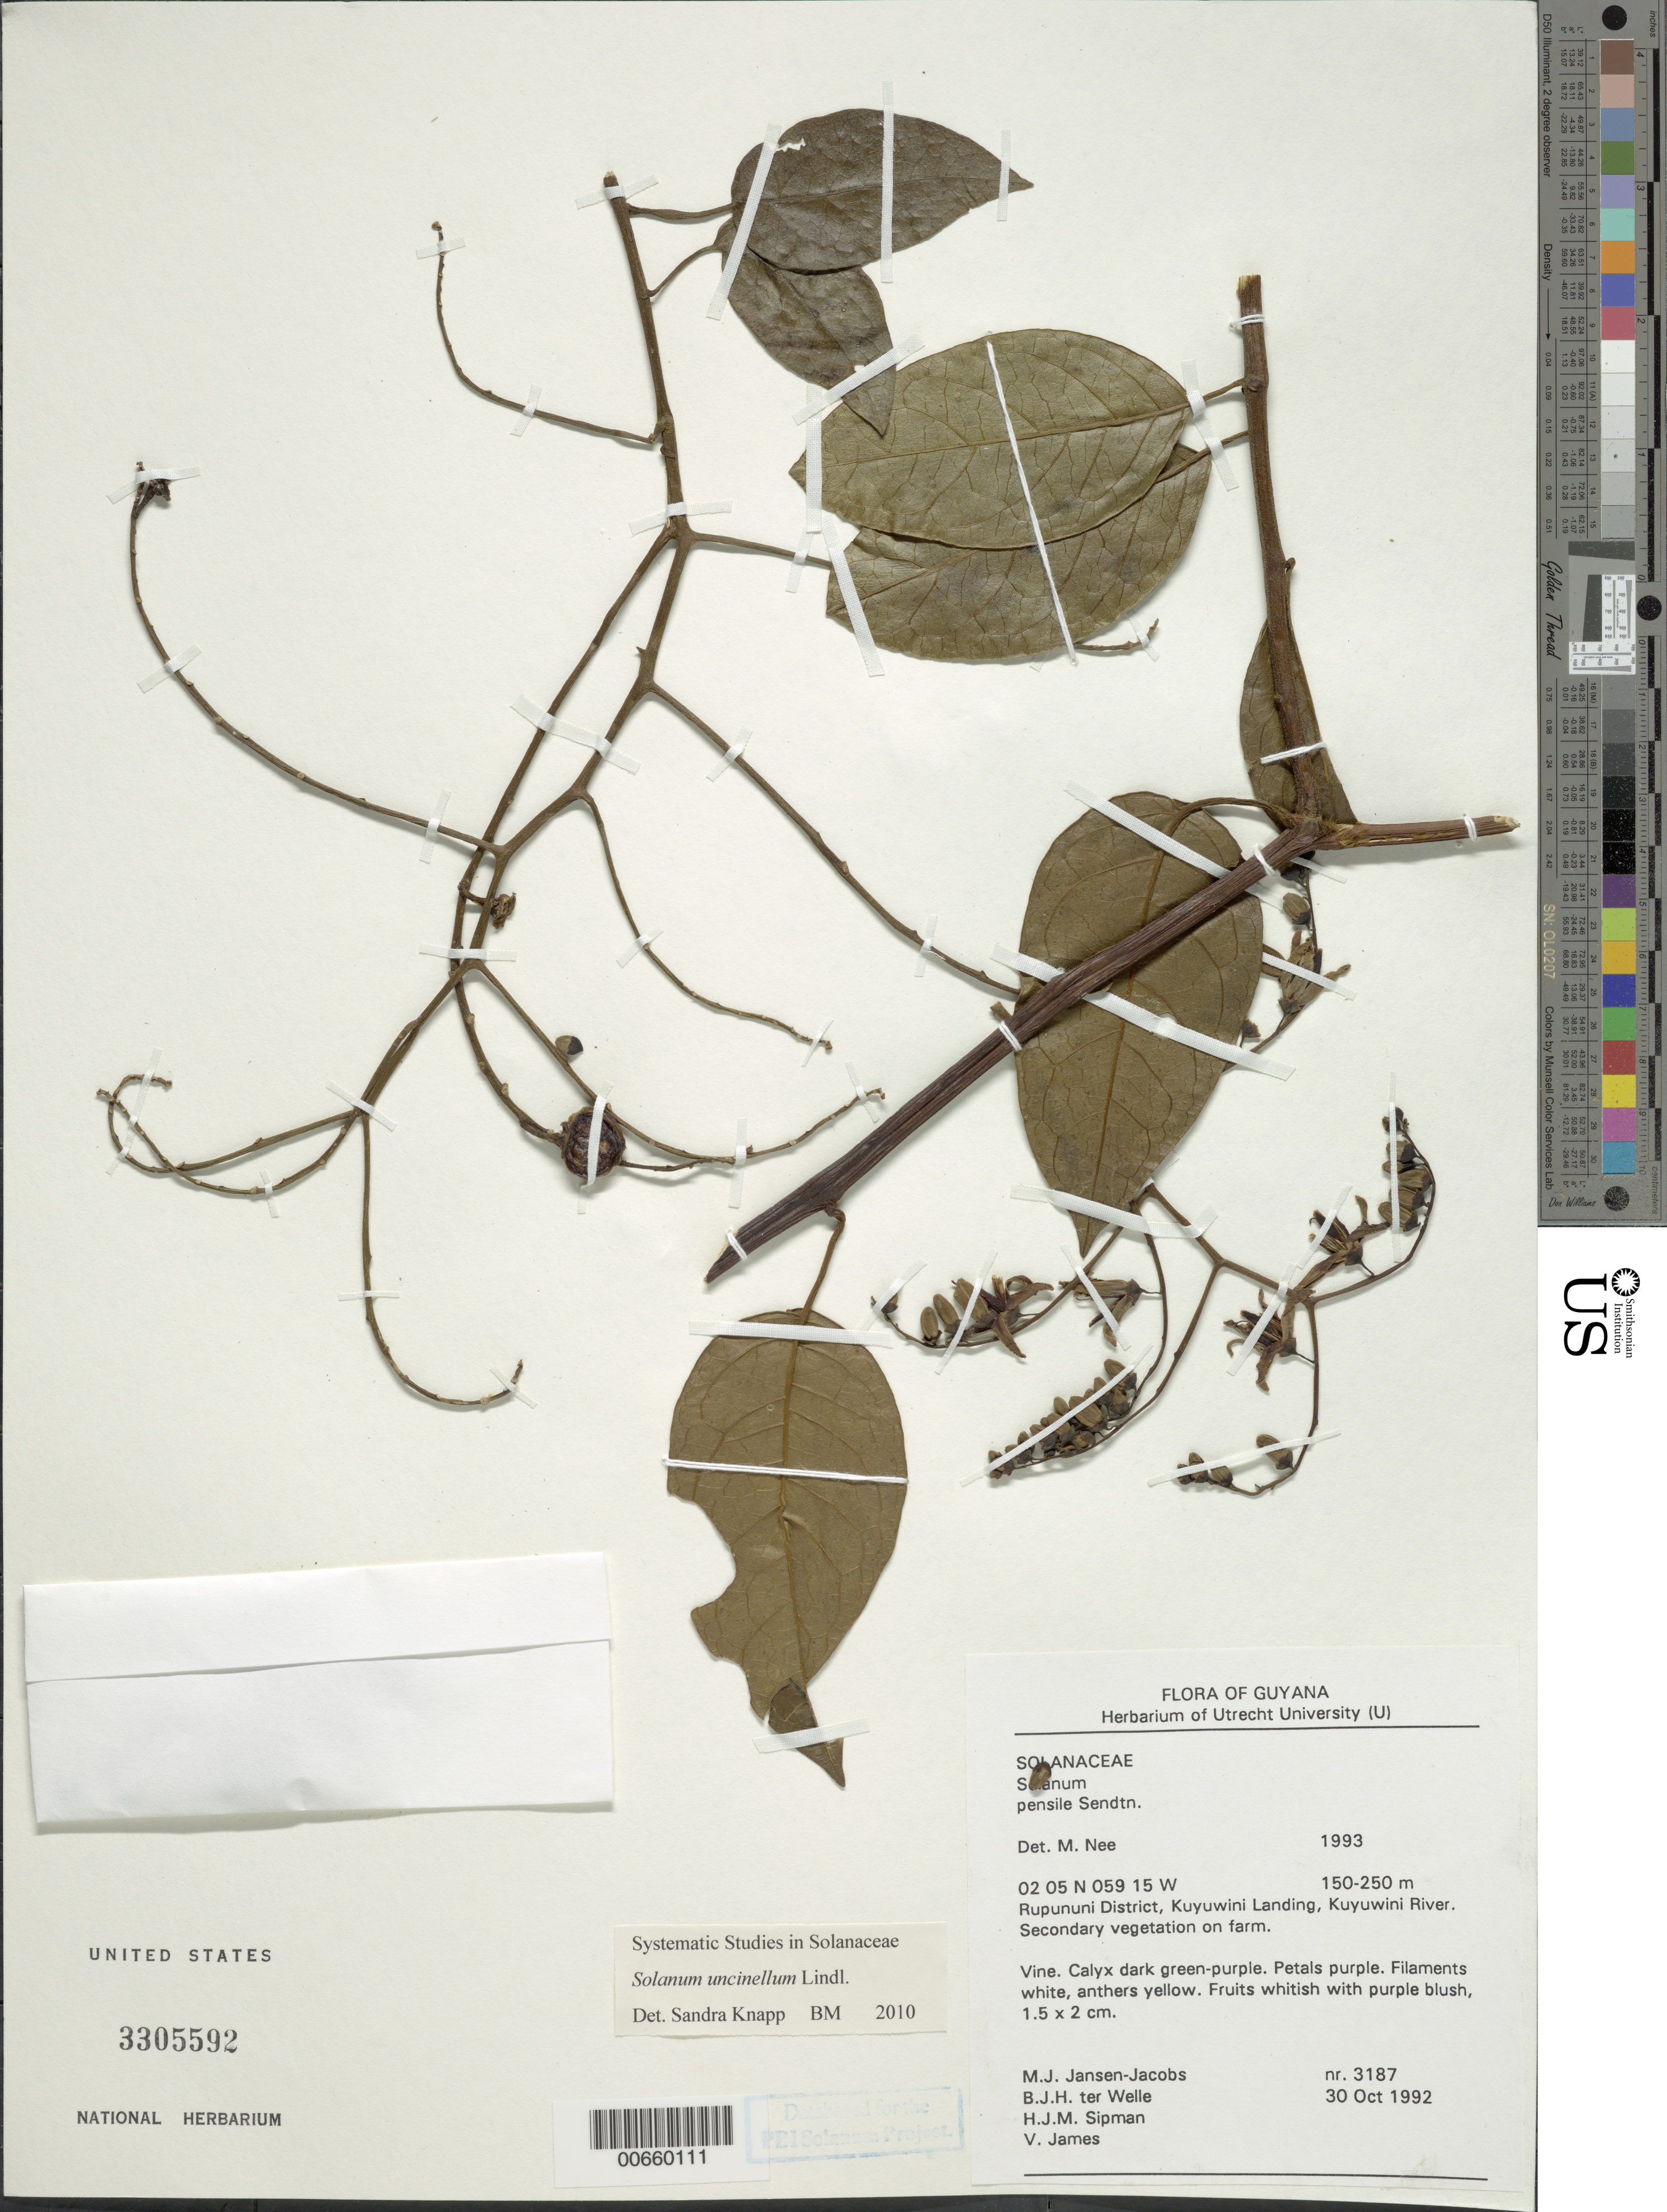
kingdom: Plantae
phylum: Tracheophyta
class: Magnoliopsida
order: Solanales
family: Solanaceae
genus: Solanum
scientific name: Solanum uncinellum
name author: Lindl.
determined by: Knapp, S. D.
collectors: M. J. Jansen-Jacobs, B. Welle, H. J. M. Sipman & V. James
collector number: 3187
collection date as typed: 30 Oct 1992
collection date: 1992-10-30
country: Guyana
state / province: U. Takutu-U. Essequibo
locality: Rupununi District, Kuyuwini River.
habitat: Secondary vegetation on farm.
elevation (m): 150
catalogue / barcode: US 3305592